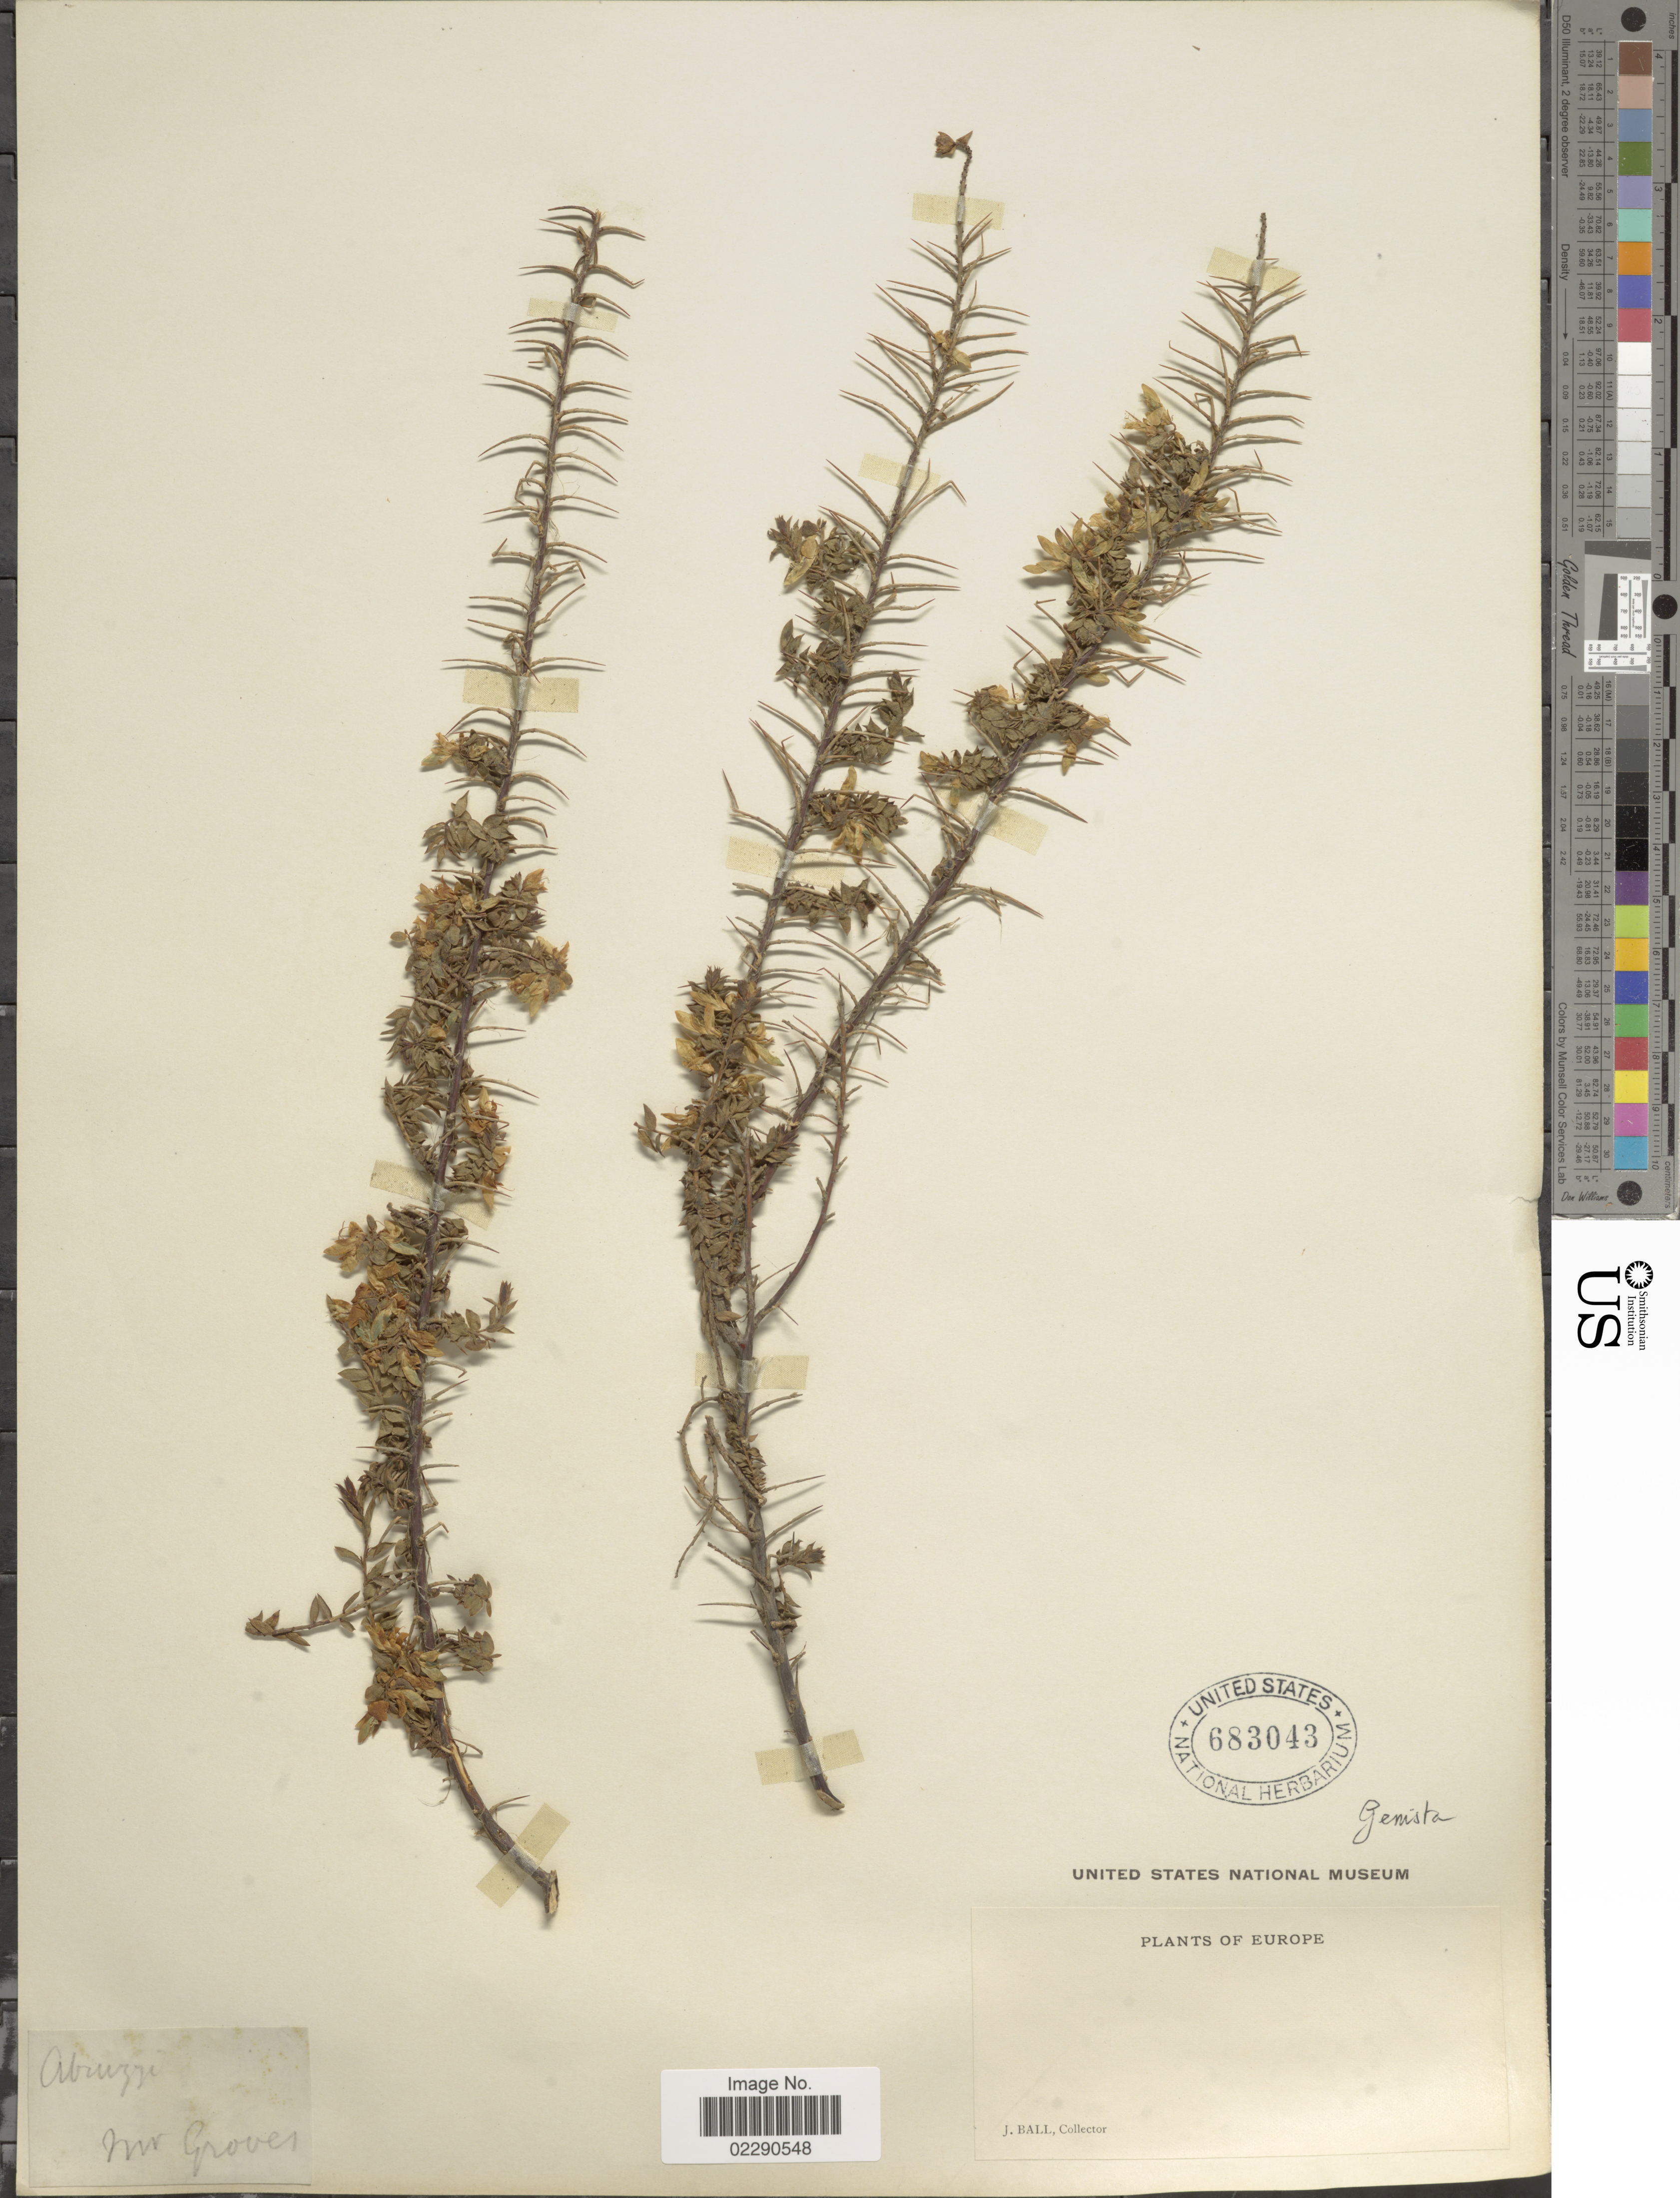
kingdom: Plantae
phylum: Tracheophyta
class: Magnoliopsida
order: Fabales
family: Fabaceae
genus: Genista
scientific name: Genista sp.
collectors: J. Ball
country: Italy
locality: Europe, Abruzzi, mt. Groves [interpreted]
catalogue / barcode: US 683043